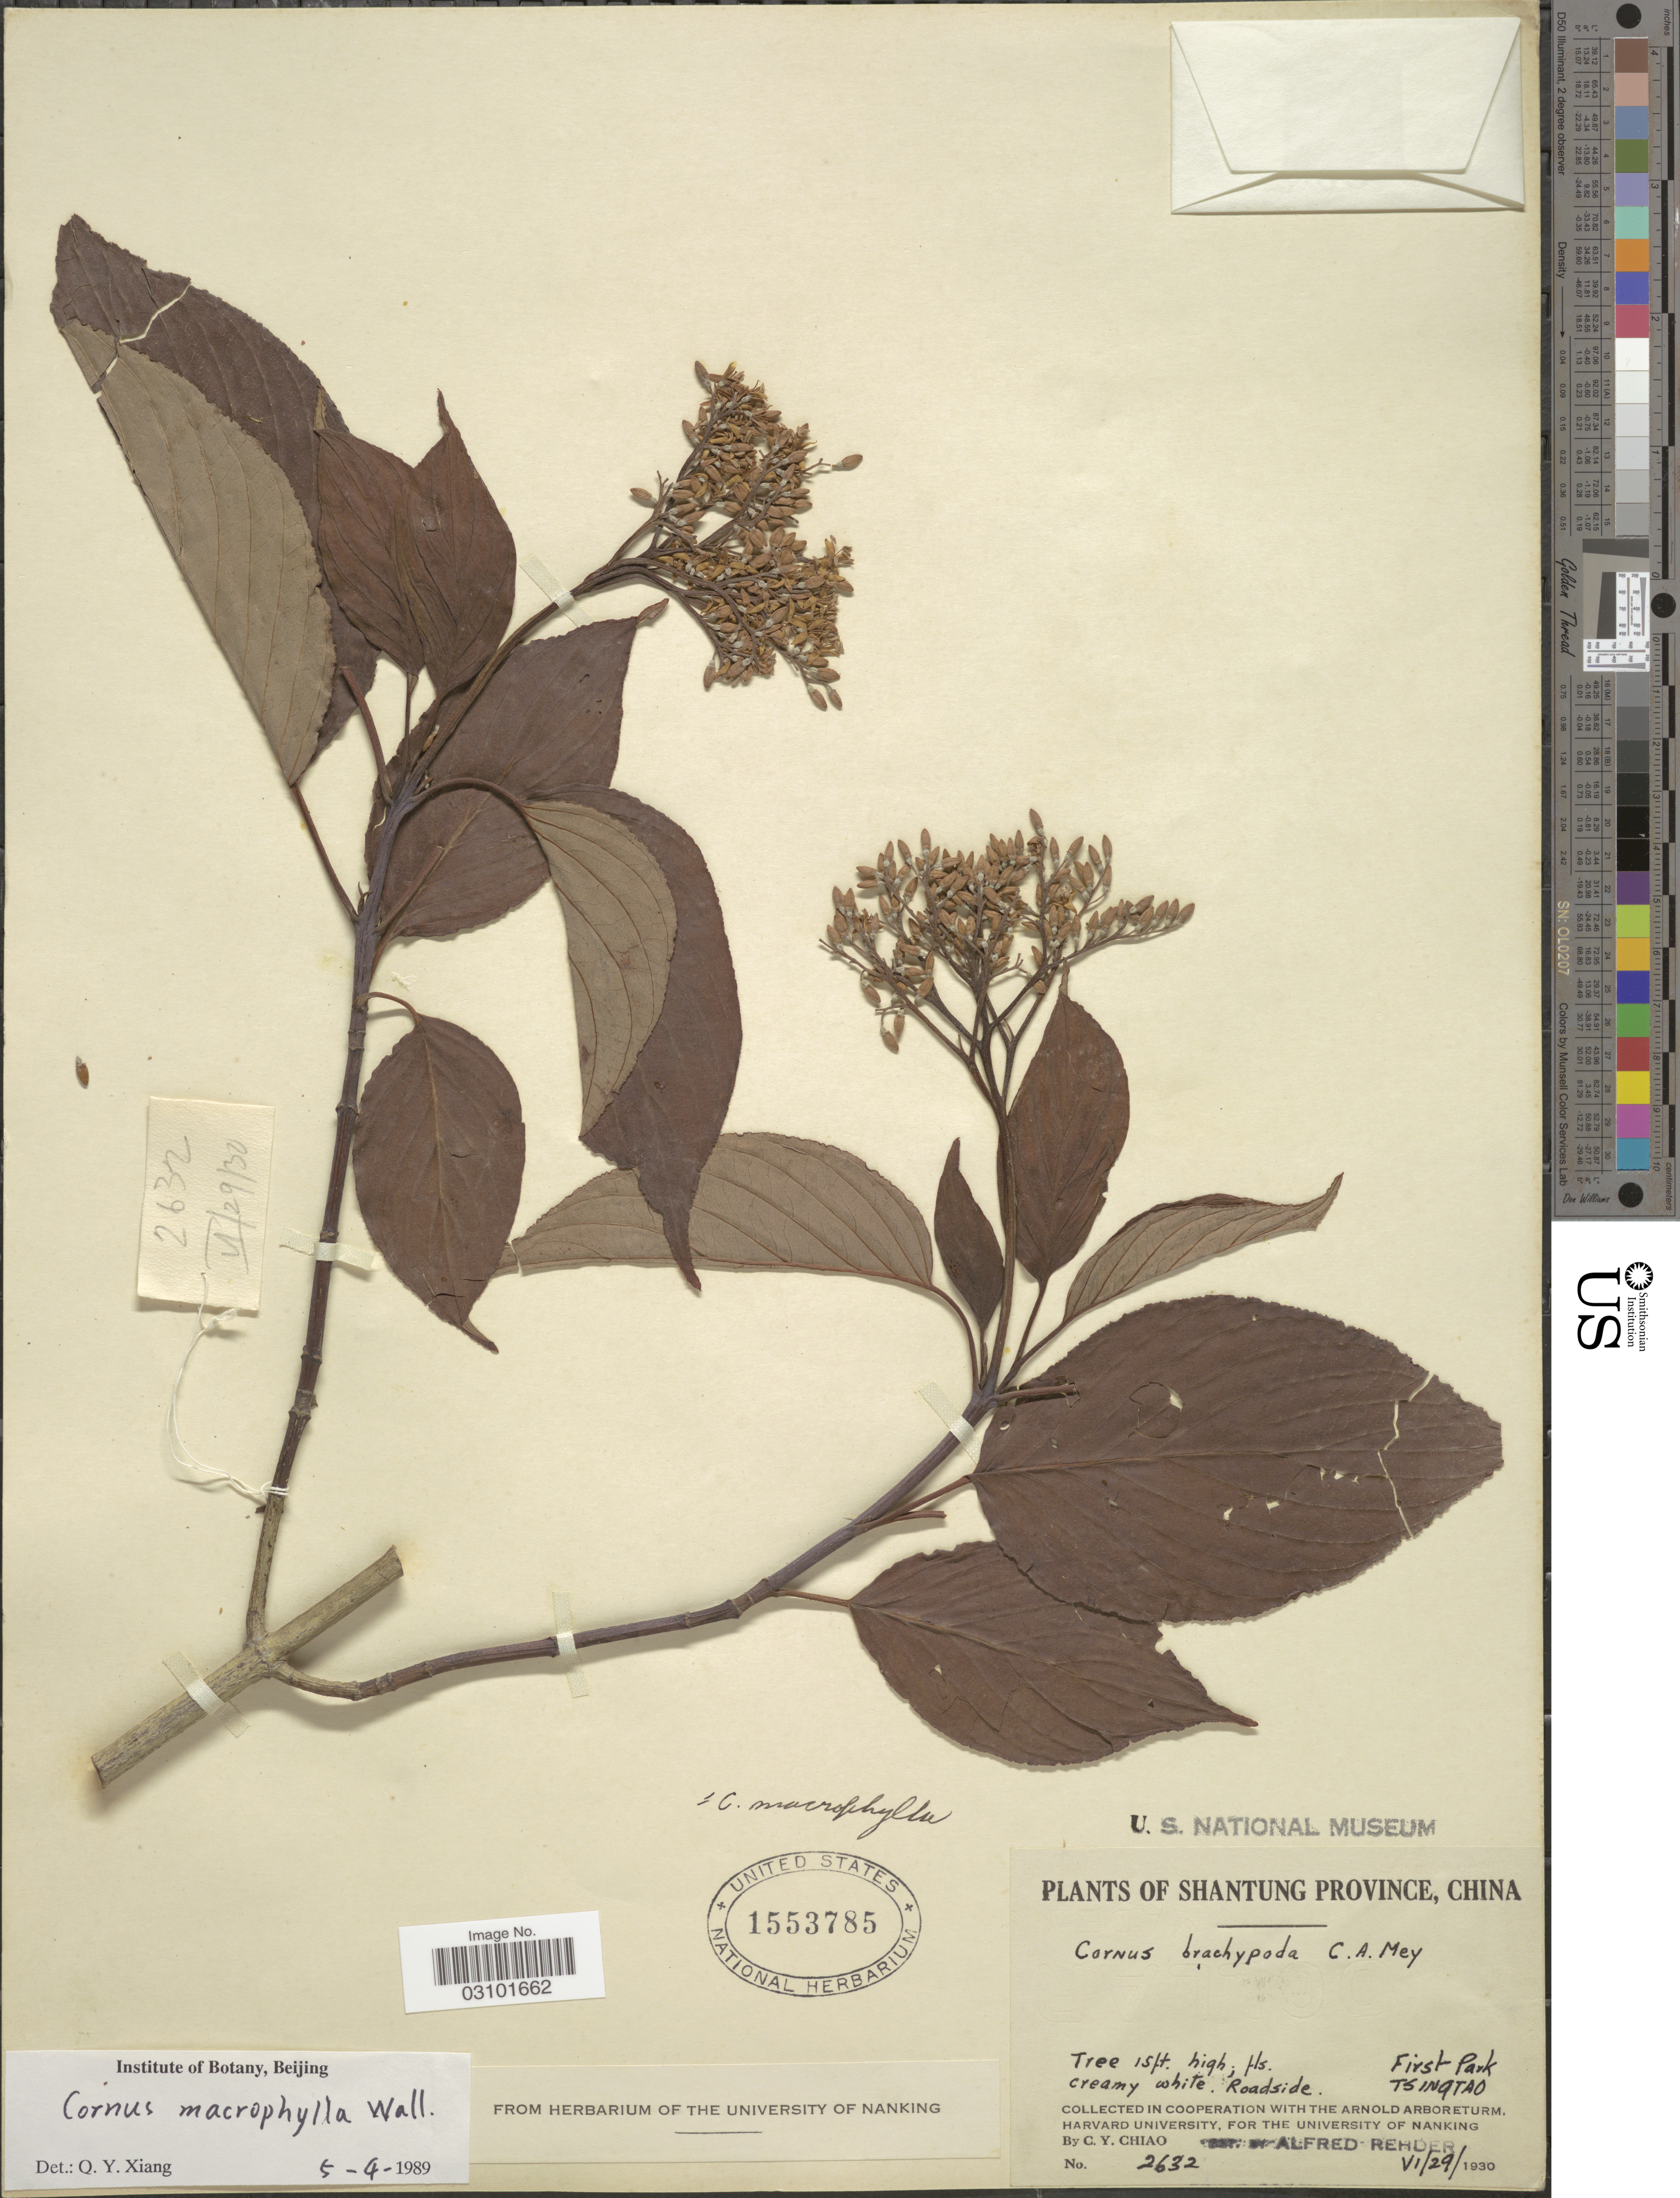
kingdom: Plantae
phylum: Tracheophyta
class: Magnoliopsida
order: Cornales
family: Cornaceae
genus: Cornus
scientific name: Cornus macrophylla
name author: Wall.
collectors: C. Y. Chiao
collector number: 2632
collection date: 1930-06-29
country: China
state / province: Shandong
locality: Shantung Province. First Park Tsingtao.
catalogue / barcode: US 1553785